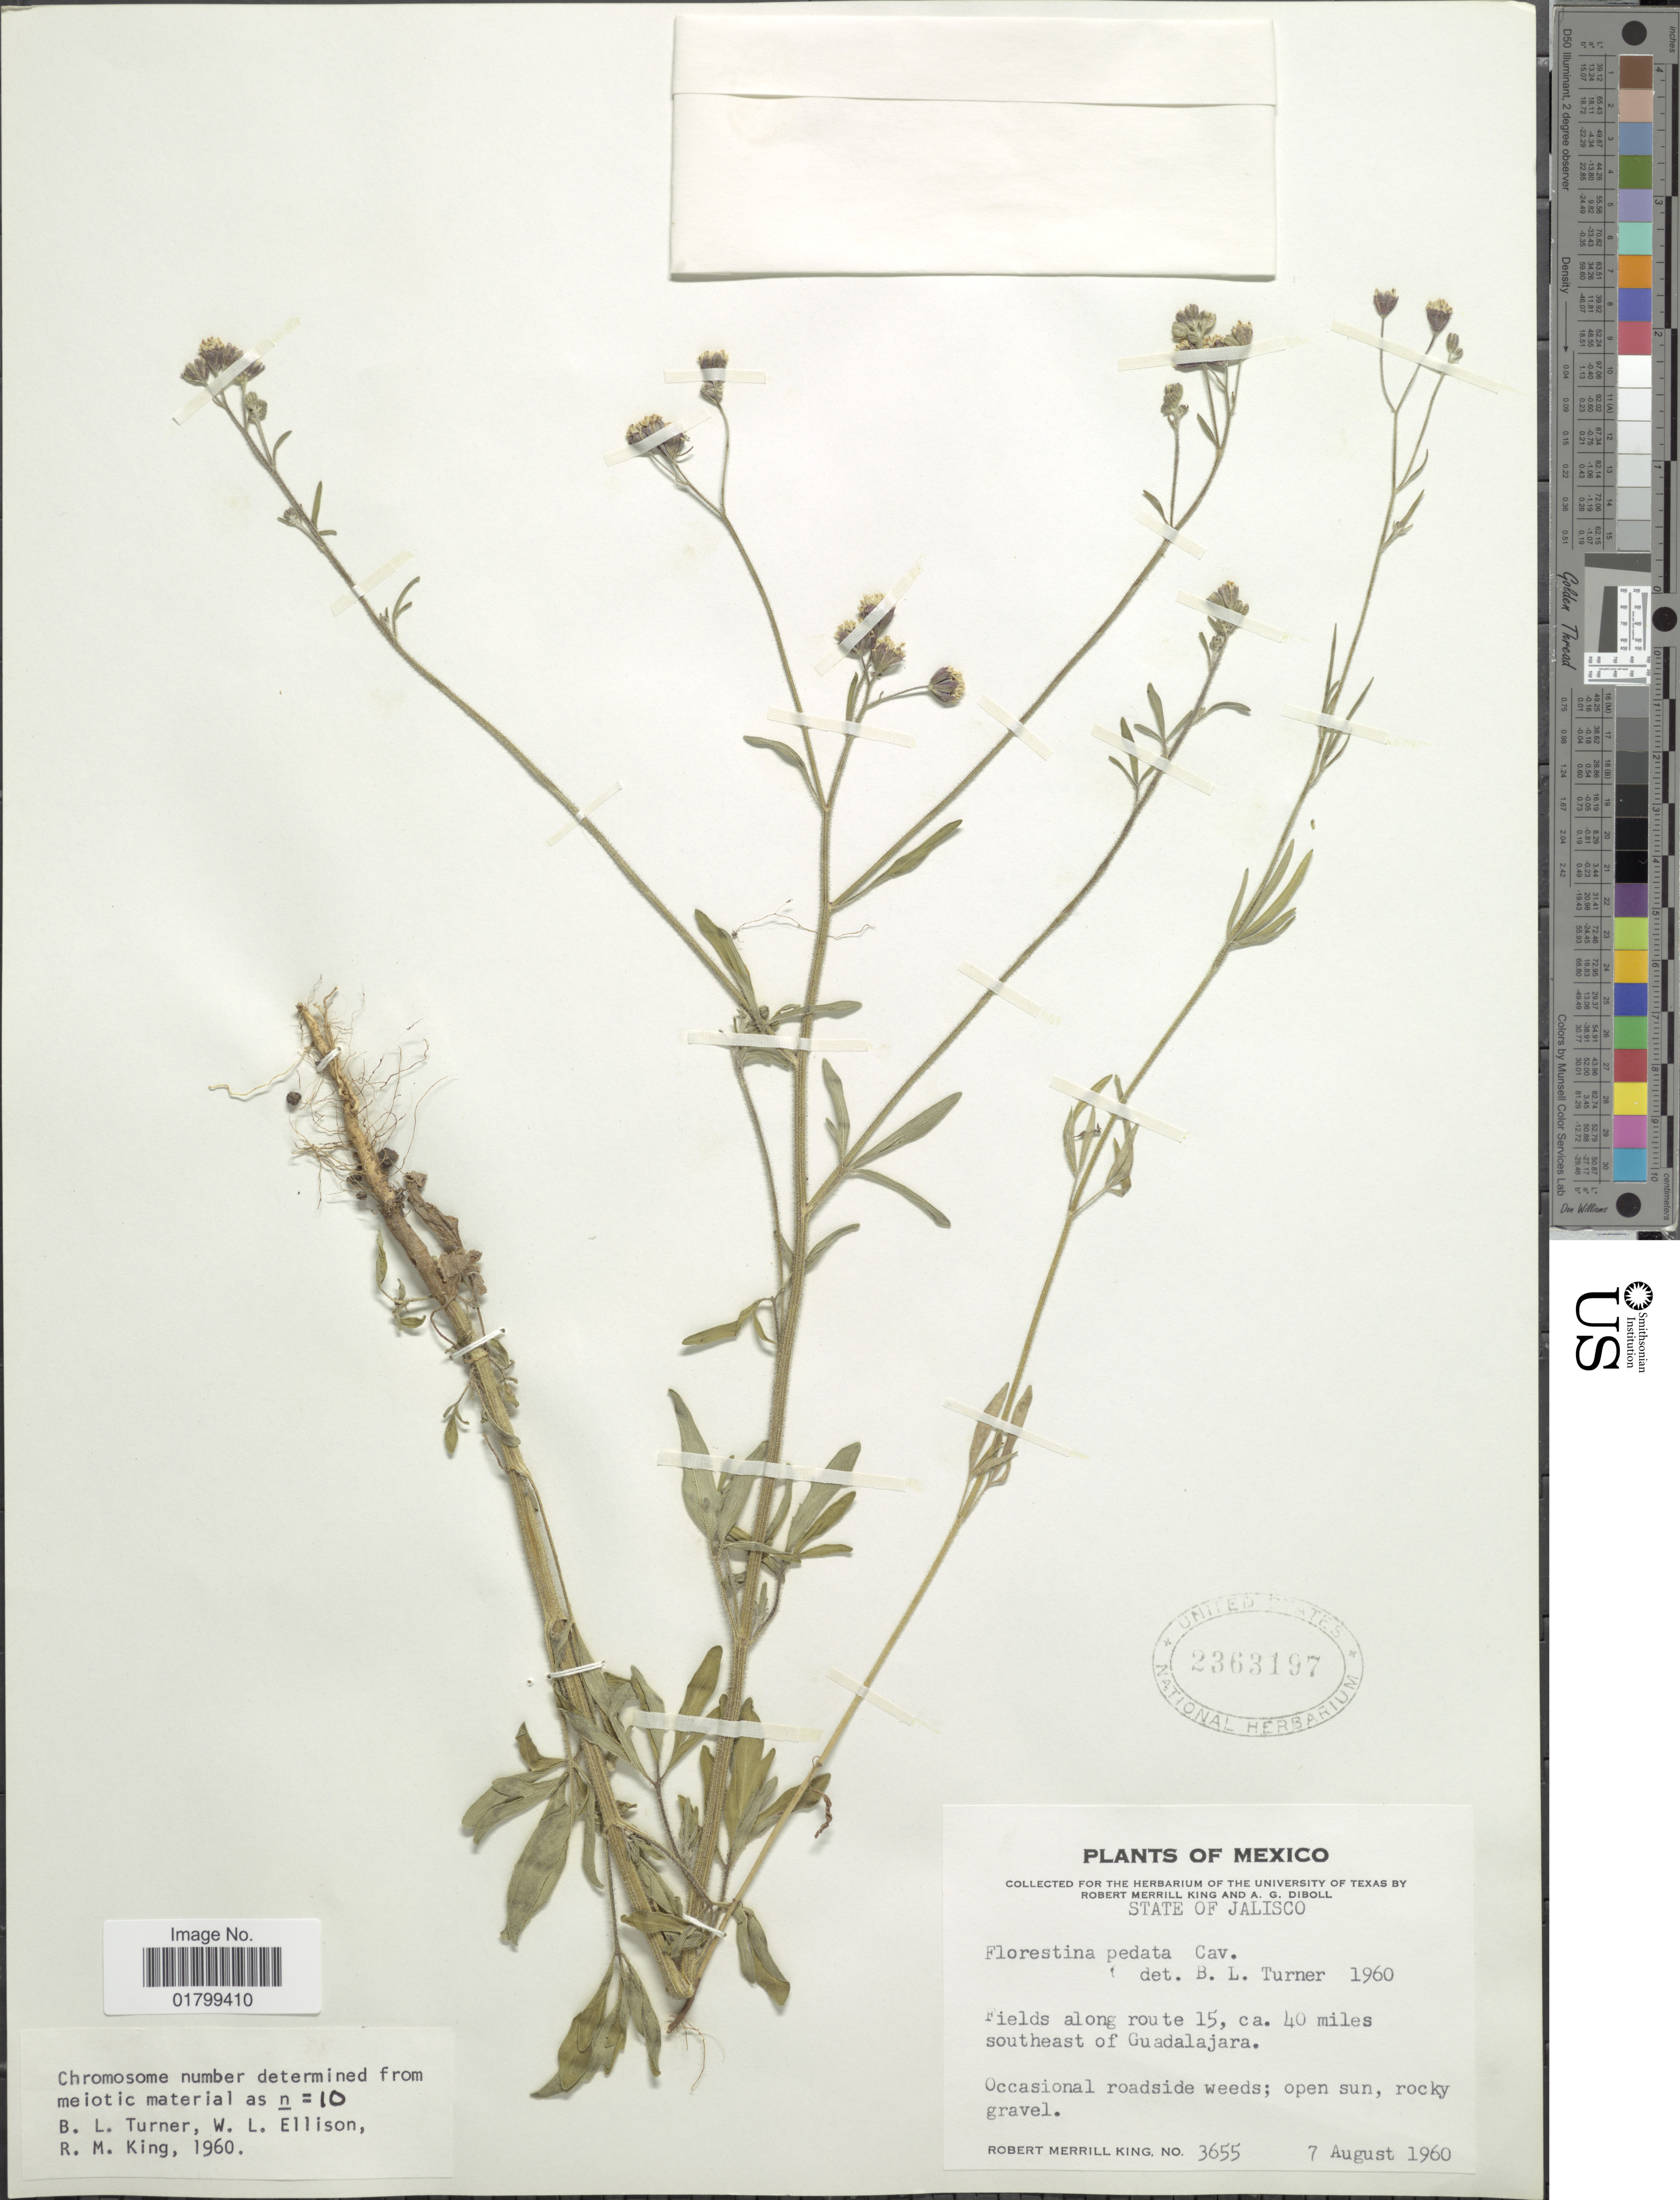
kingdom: Plantae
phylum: Tracheophyta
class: Magnoliopsida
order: Asterales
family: Asteraceae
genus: Florestina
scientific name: Florestina pedata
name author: (Cav.) Cass.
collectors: R. M. King & A. Diboll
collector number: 3655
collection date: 1960-08-07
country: Mexico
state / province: Jalisco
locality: Fields along route 15, ca. 40 miles southeast of Guadalajara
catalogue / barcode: US 2363197